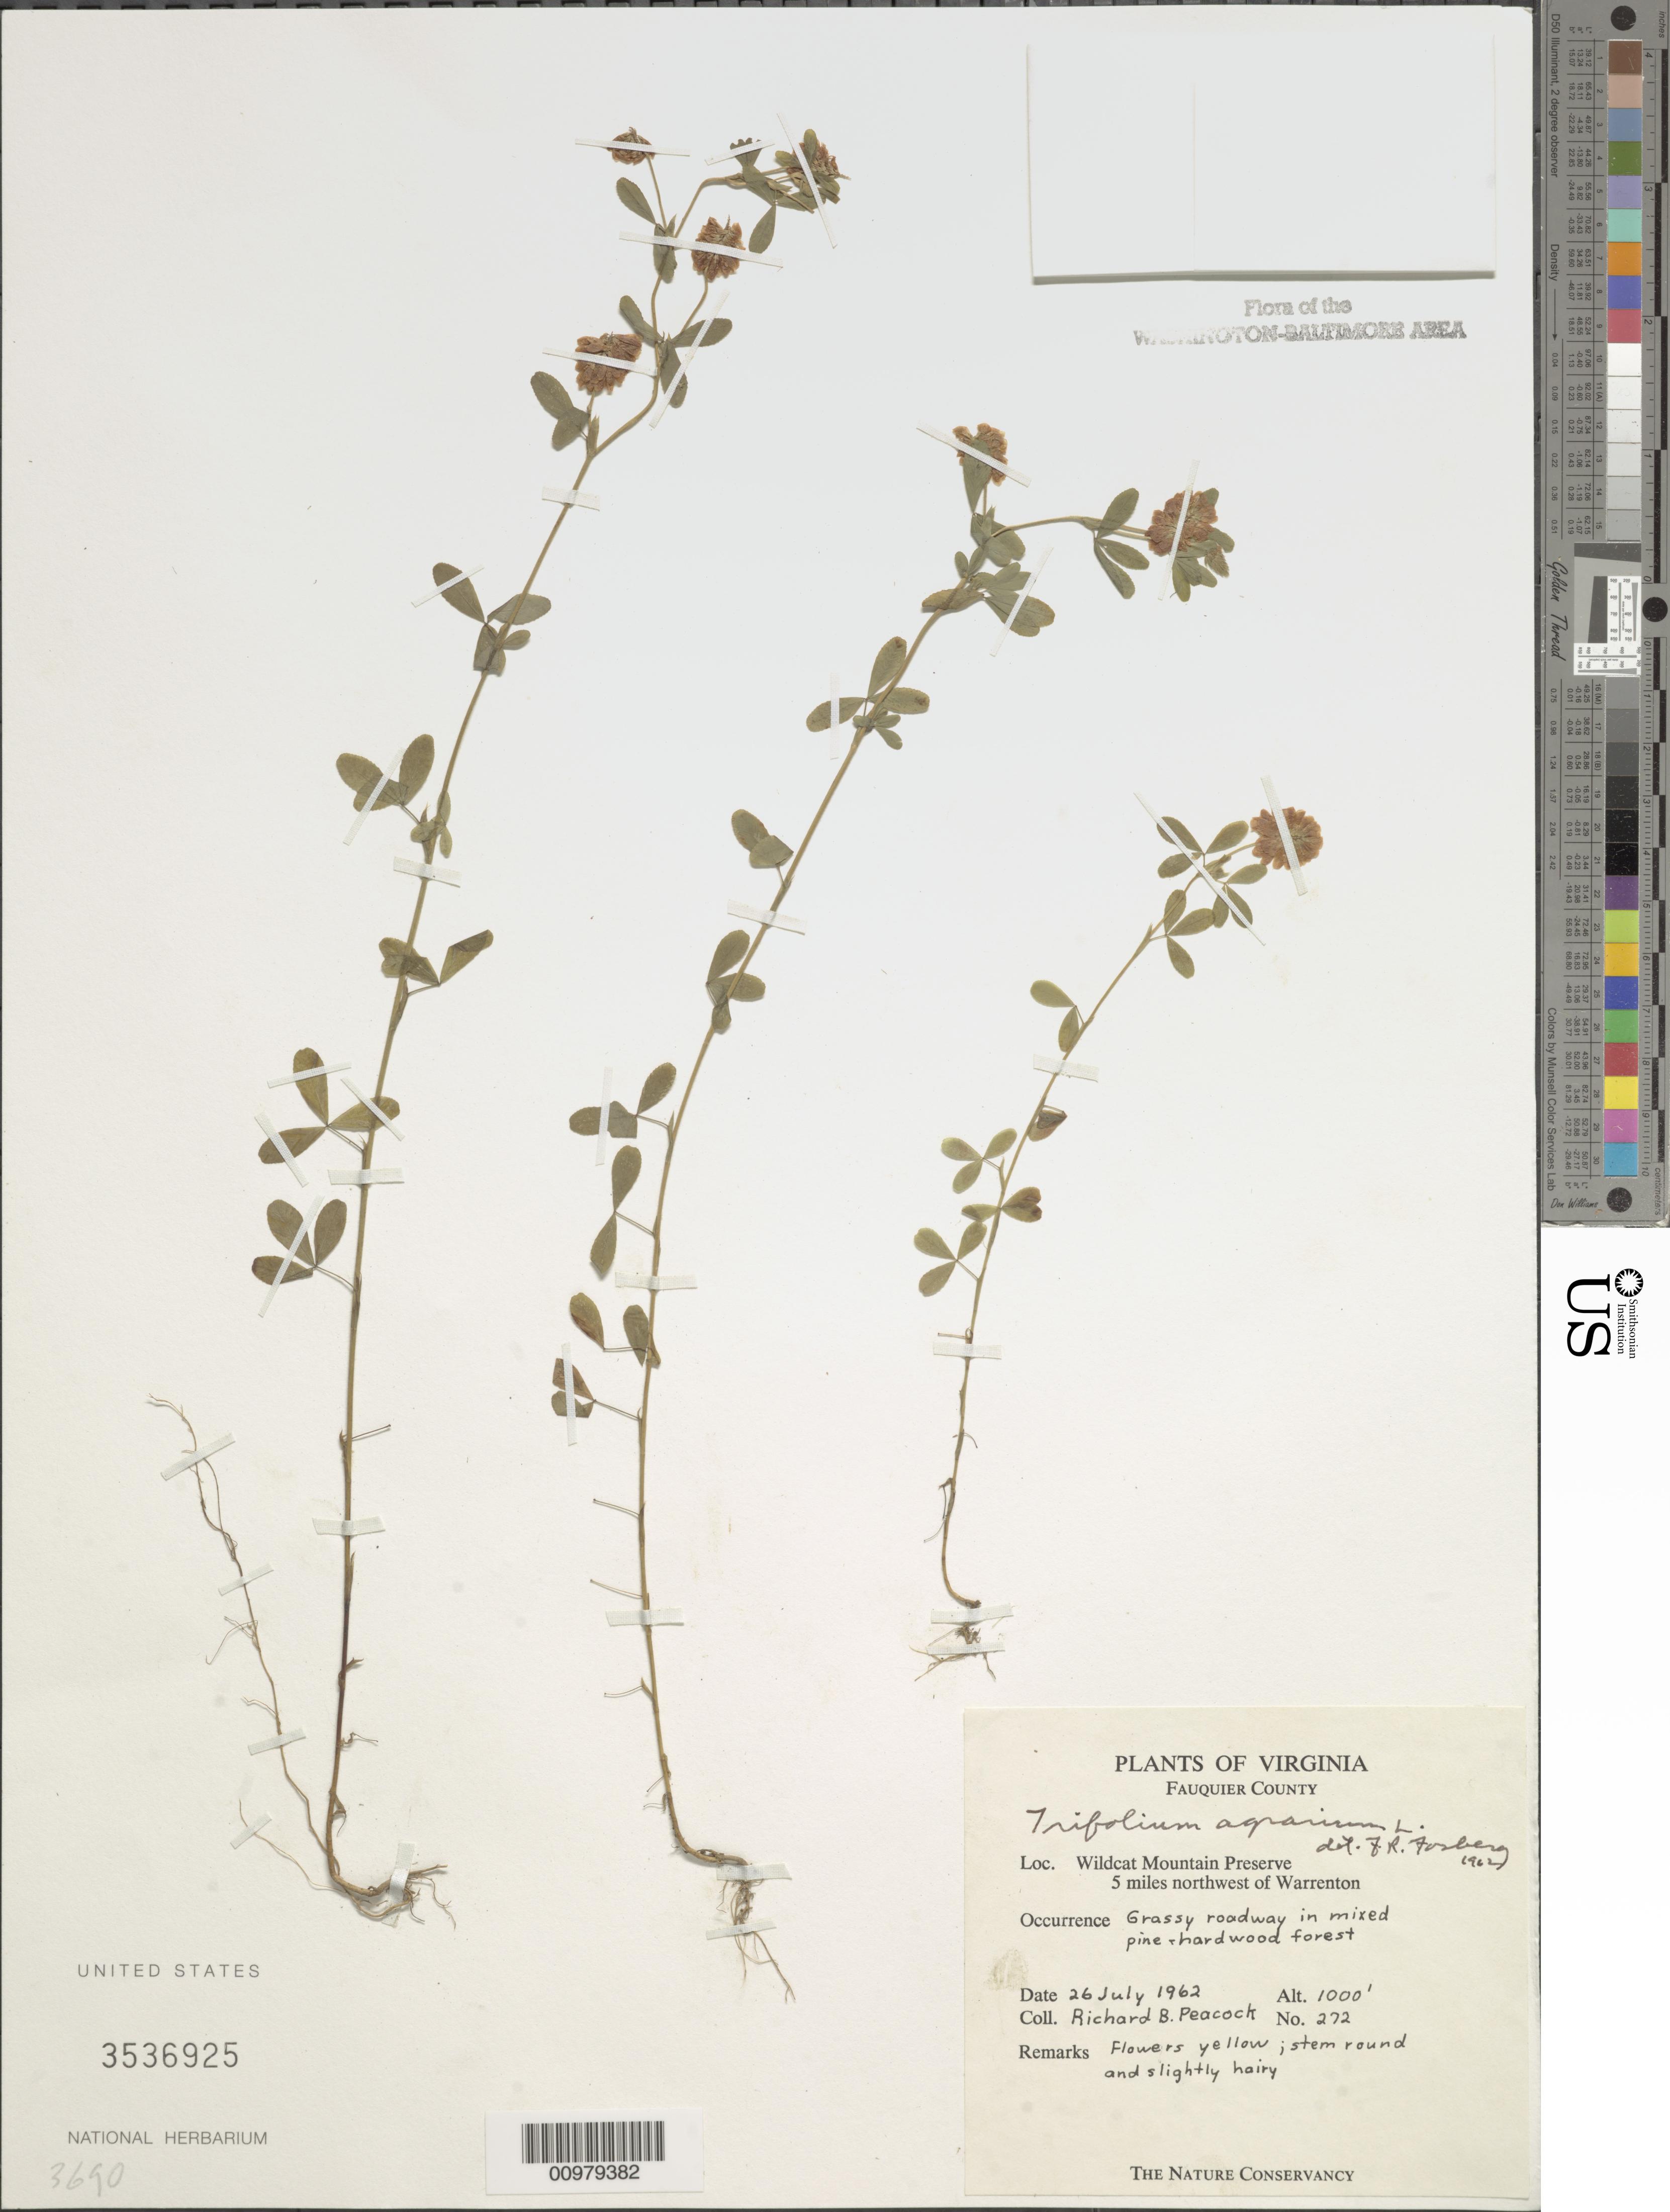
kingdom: Plantae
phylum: Tracheophyta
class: Magnoliopsida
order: Fabales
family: Fabaceae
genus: Trifolium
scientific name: Trifolium aureum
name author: Pollich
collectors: R. Peacock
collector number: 272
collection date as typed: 26 Jul 1962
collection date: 1962-07-26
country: United States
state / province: Virginia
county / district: Fauquier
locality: Wildcat Mountain Preserve, 5 miles northwest of Warrenton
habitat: grassy roadway in mixed pine-hardwood forest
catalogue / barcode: US 3536925